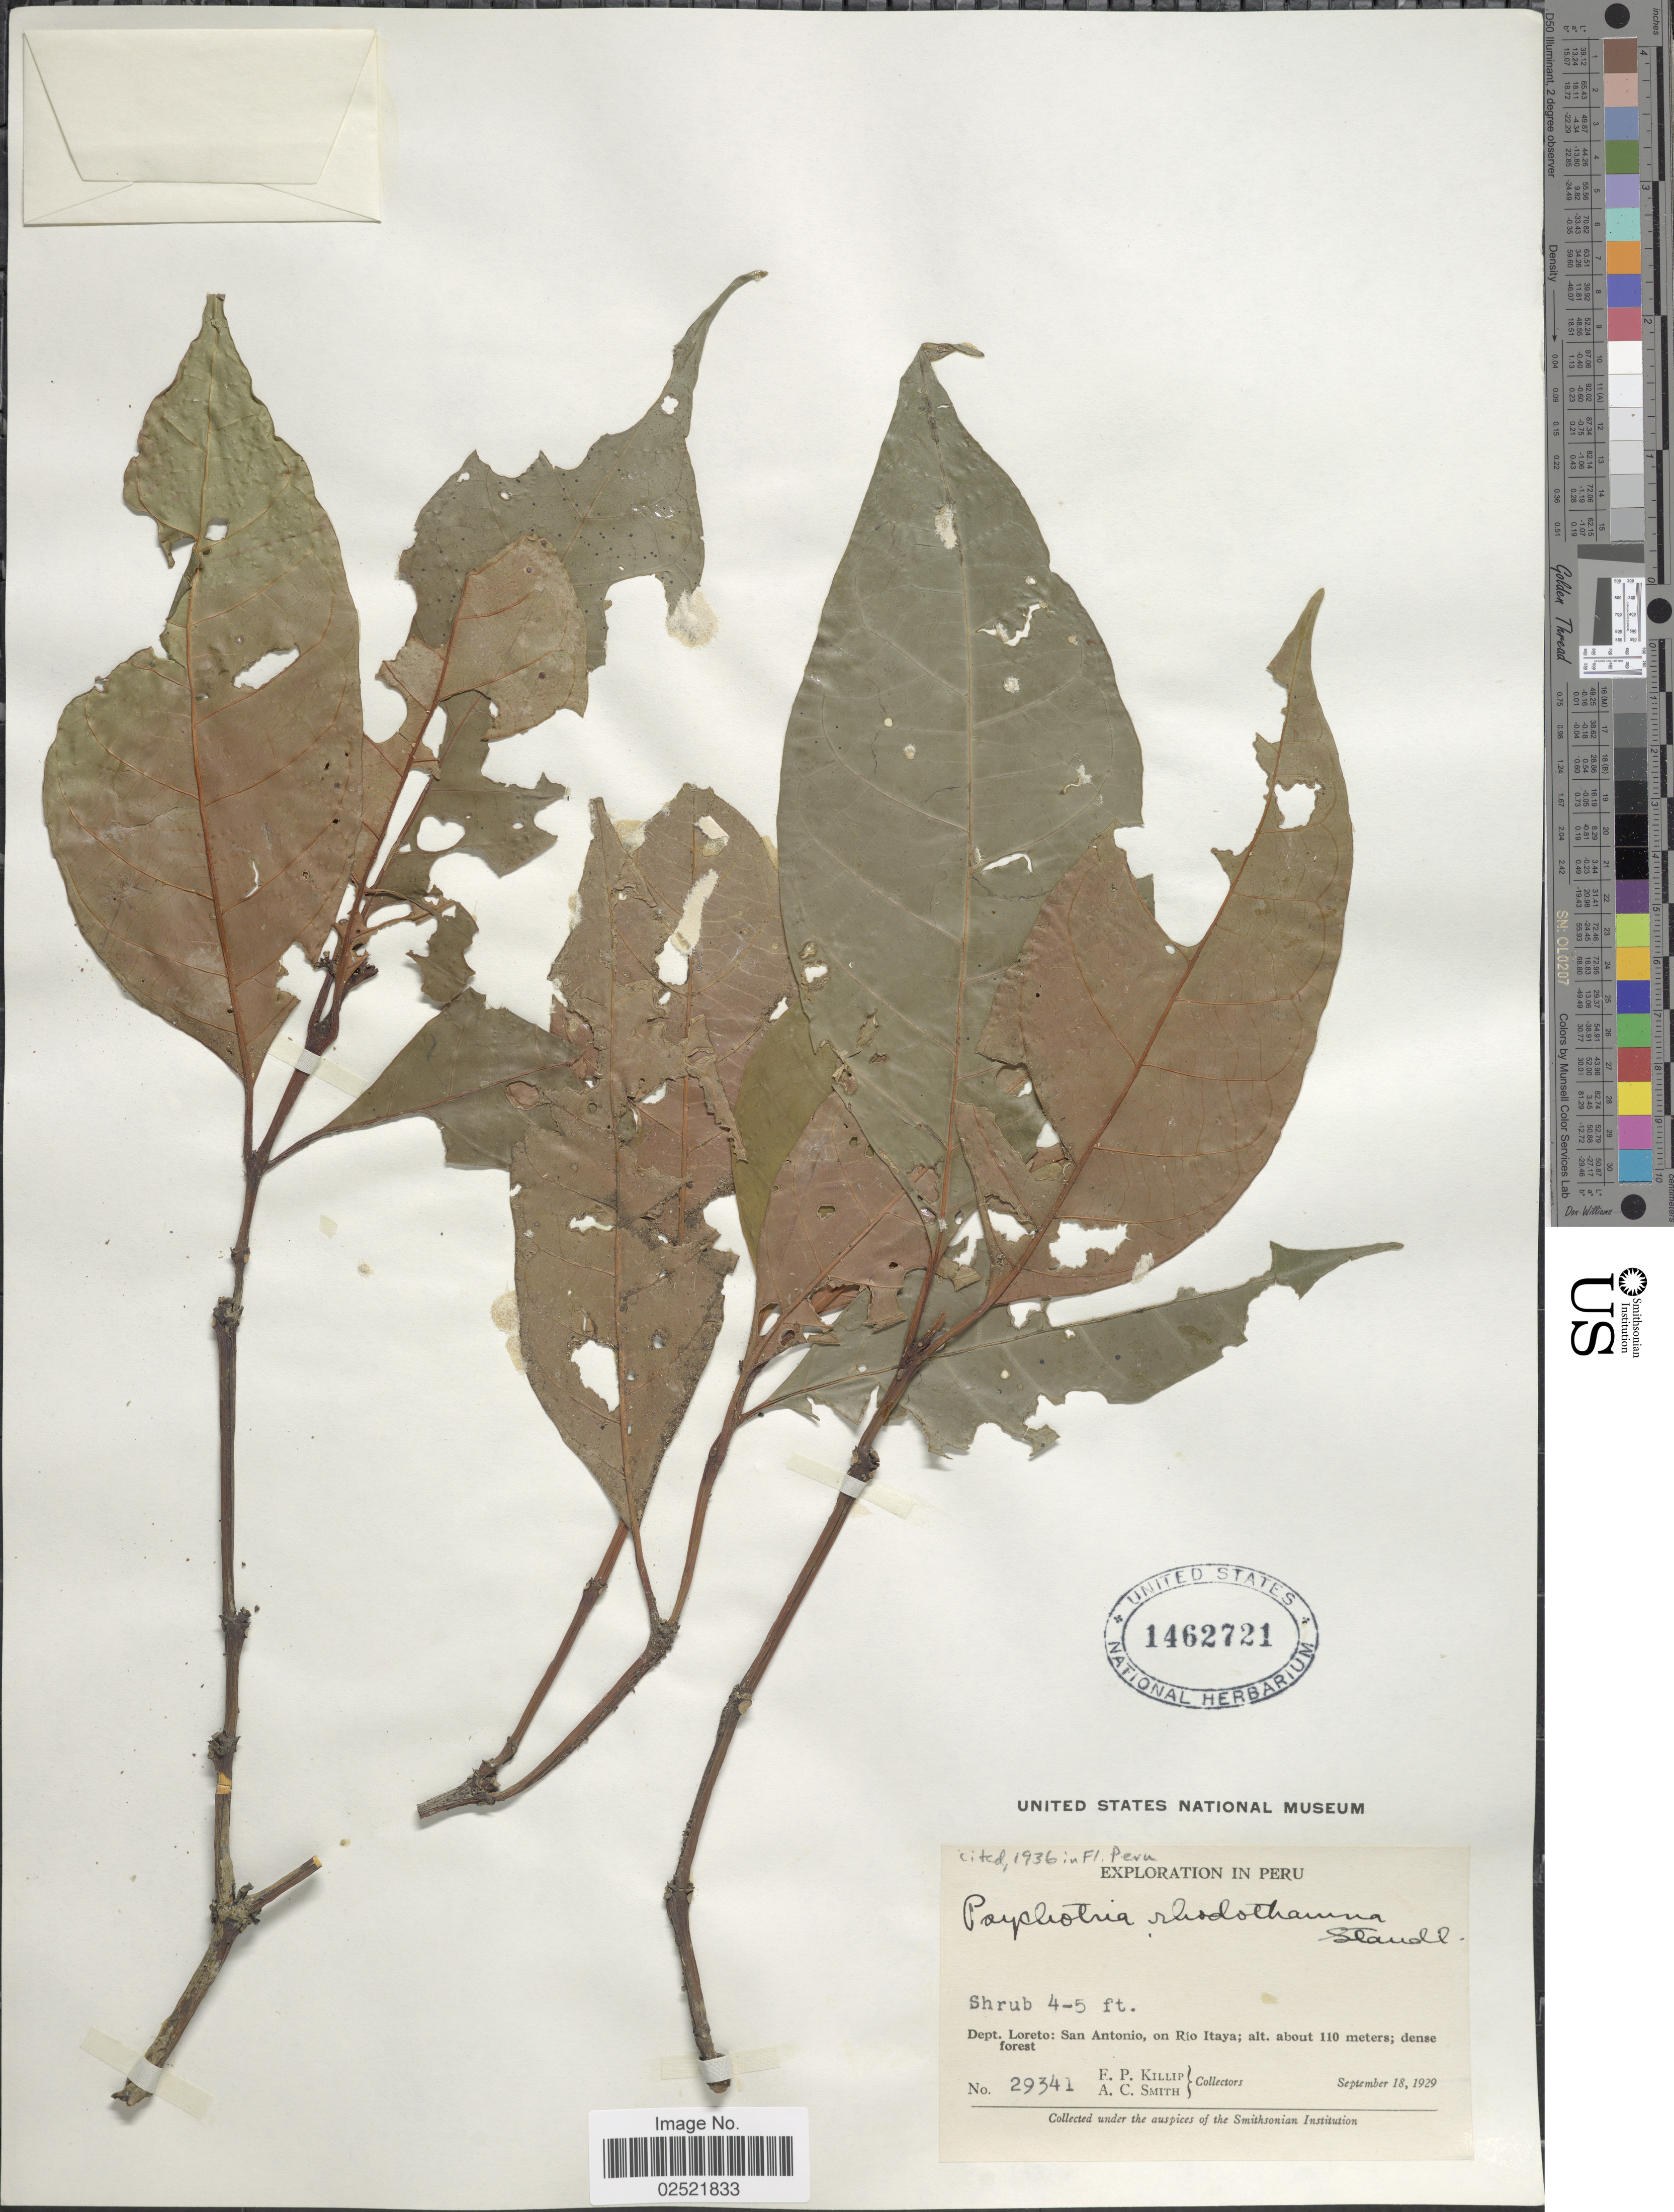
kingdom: Plantae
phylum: Tracheophyta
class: Magnoliopsida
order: Gentianales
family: Rubiaceae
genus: Psychotria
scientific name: Psychotria rhodothamna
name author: Standl.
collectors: E. P. Killip & A. C. Smith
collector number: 29341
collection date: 1929-09-18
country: Peru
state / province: Loreto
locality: San Antonio, on Rio Itaya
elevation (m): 110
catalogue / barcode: US 1462721